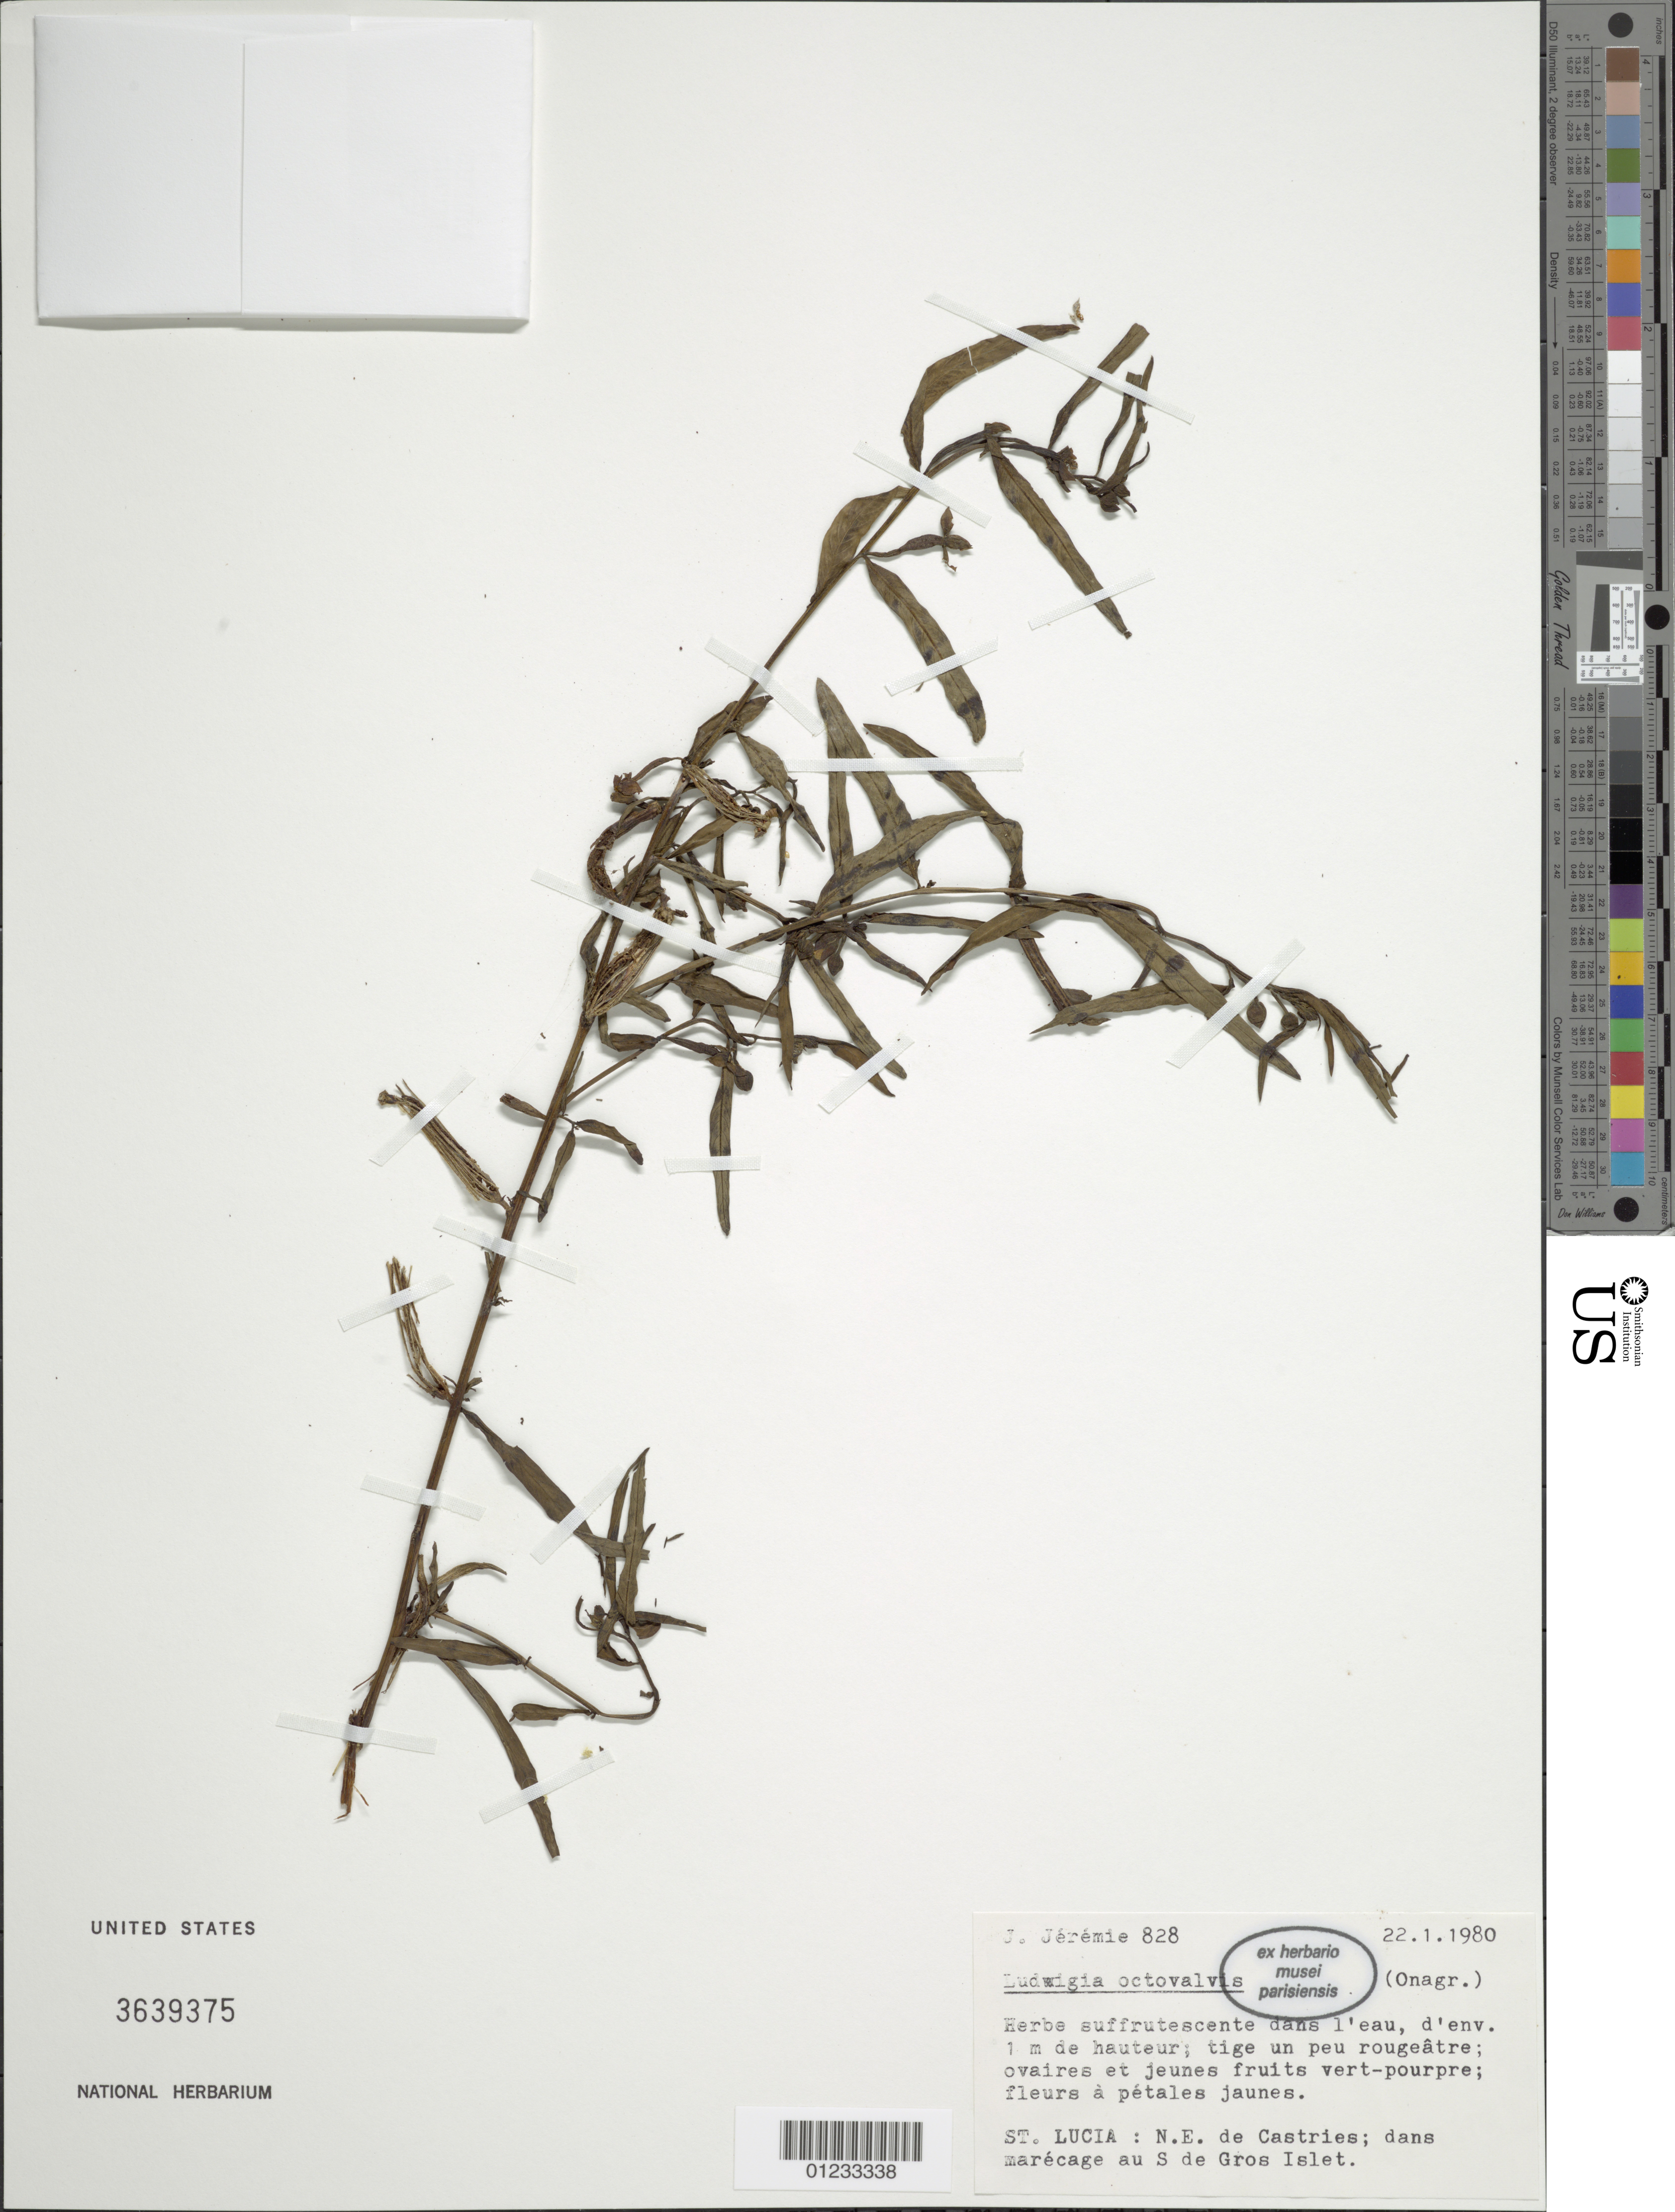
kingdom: Plantae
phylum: Tracheophyta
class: Magnoliopsida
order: Myrtales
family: Onagraceae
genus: Ludwigia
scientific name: Ludwigia octovalvis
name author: (Jacq.) P.H. Raven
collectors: J. Jérémie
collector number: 828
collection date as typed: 22.1.1980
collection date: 1980-01-22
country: St. Lucia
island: St. Lucia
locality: NE de Castries ; dans marécage au S de Gros Islet.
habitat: In water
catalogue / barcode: US 3639375